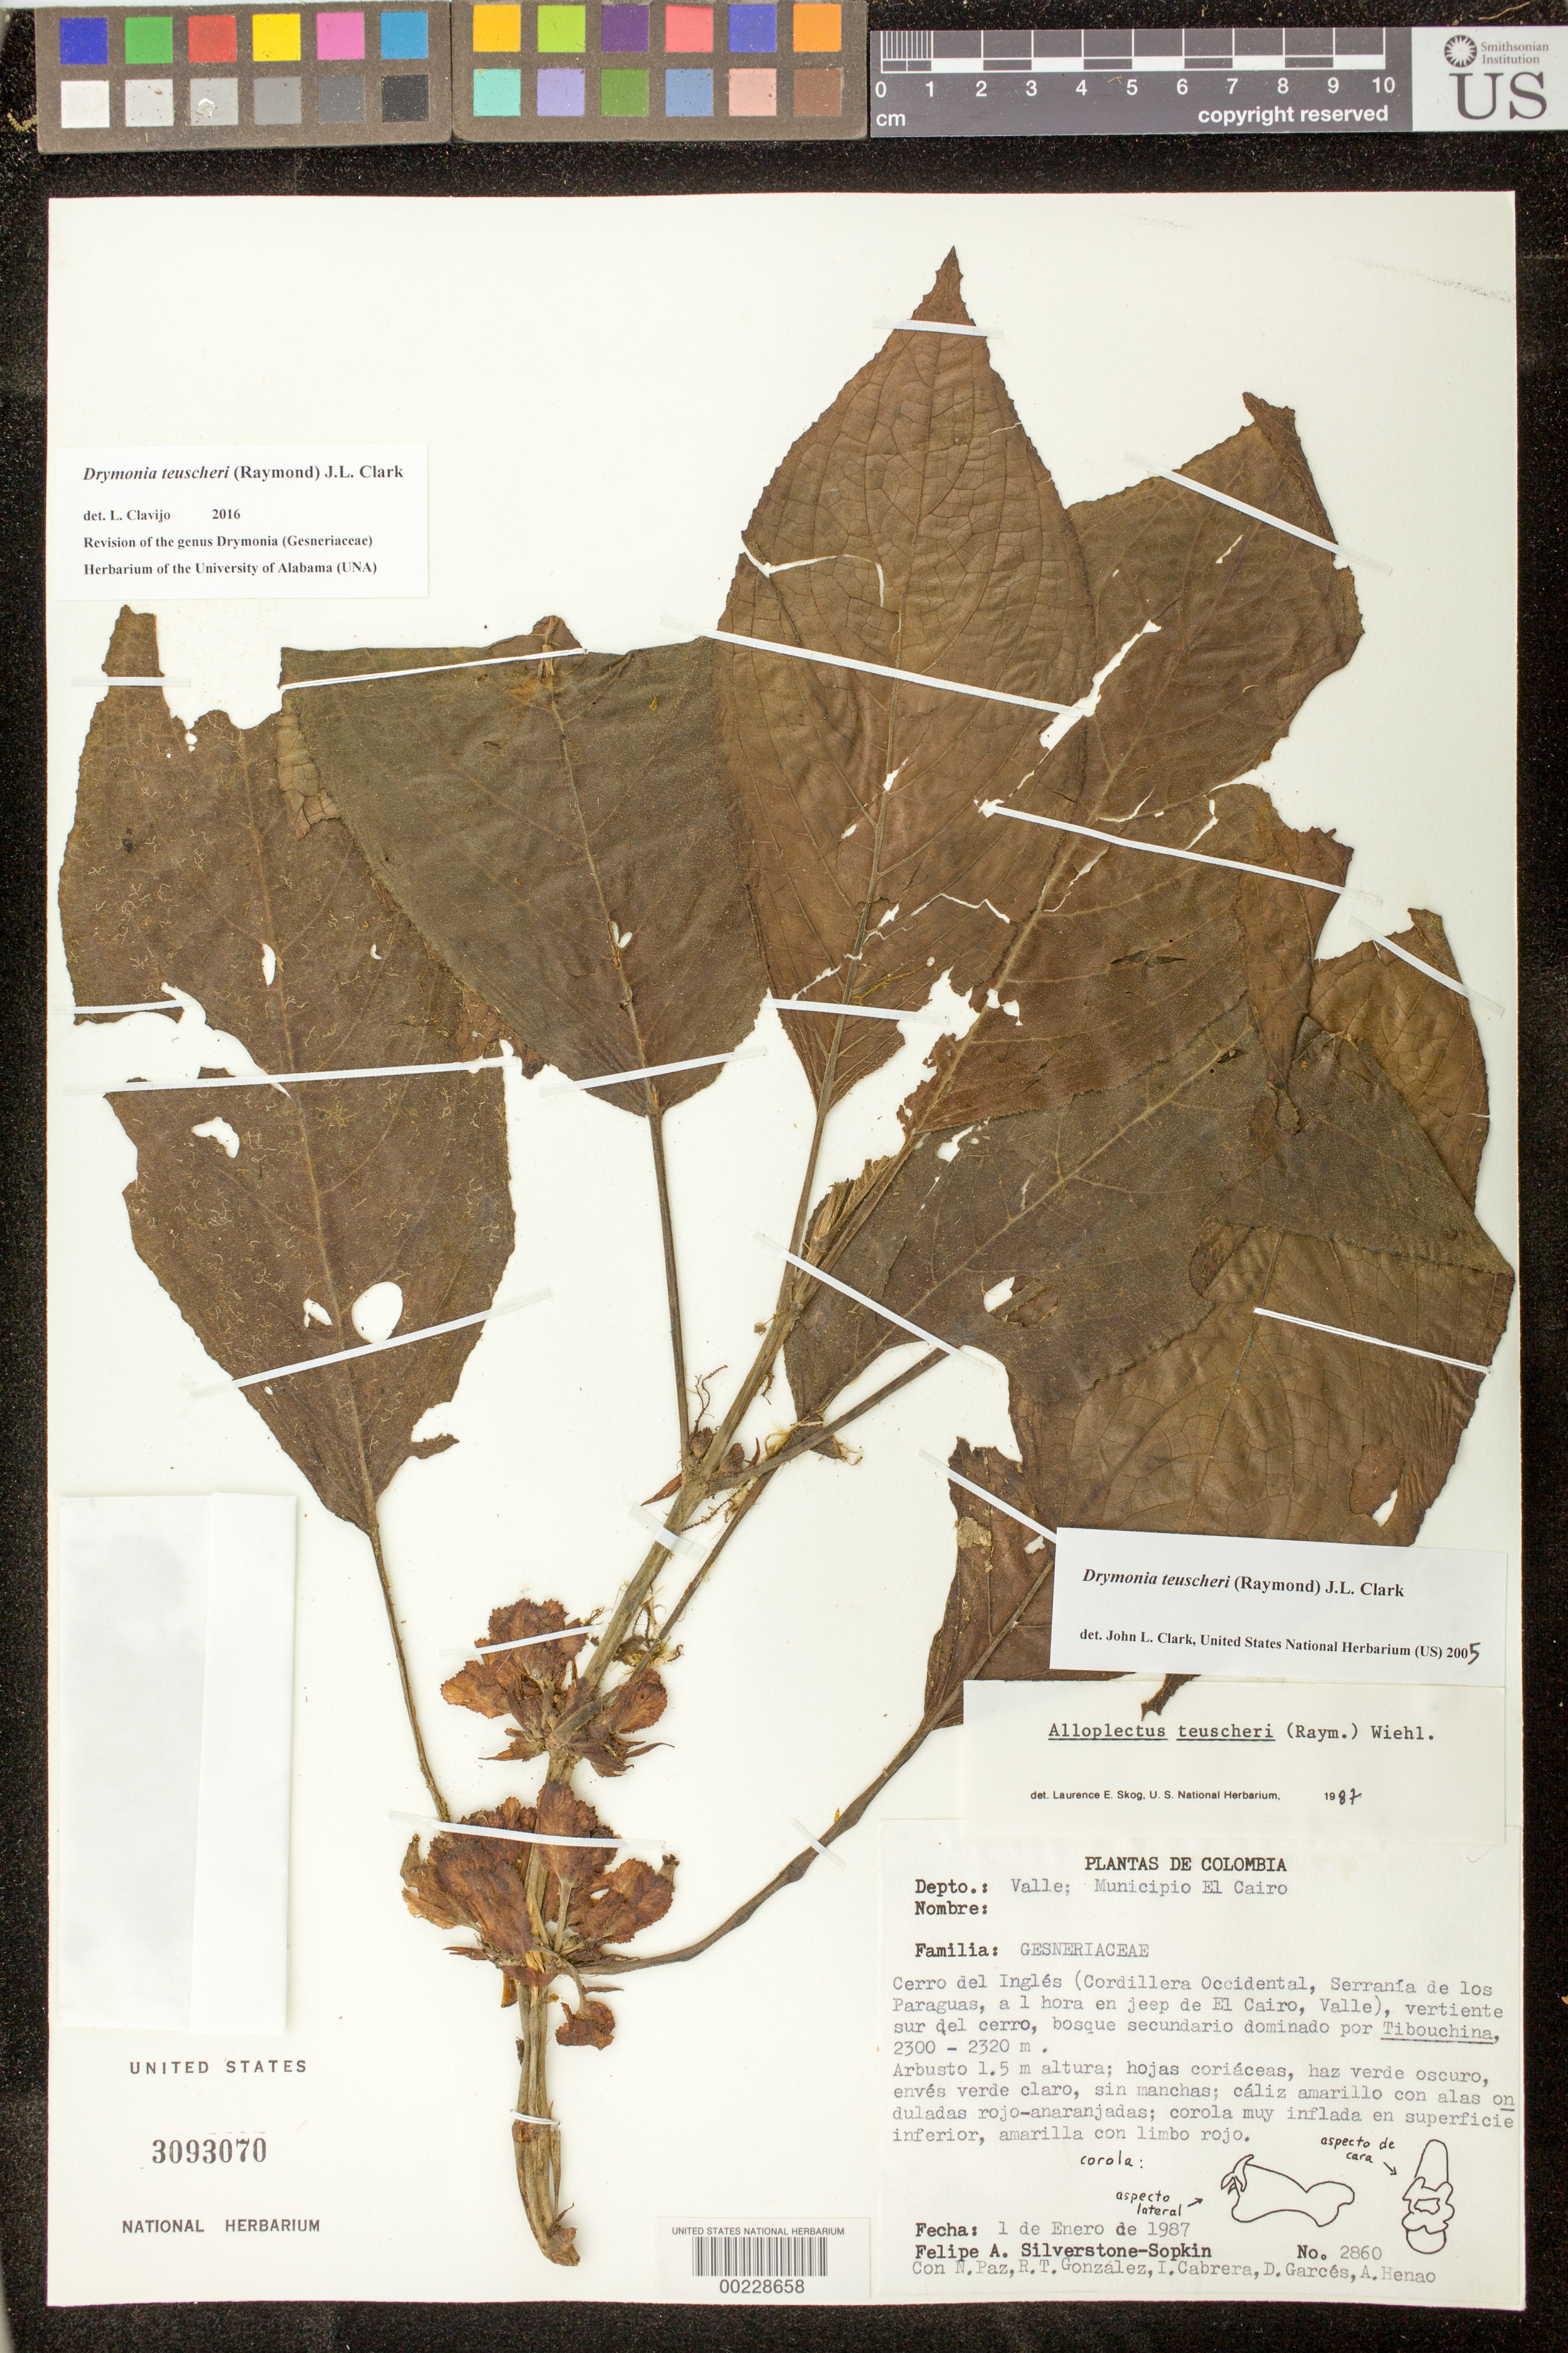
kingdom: Plantae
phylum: Tracheophyta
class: Magnoliopsida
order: Lamiales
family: Gesneriaceae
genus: Drymonia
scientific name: Drymonia teuscheri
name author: (Raymond) J.L. Clark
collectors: P. A. Silverstone-Sopkin & et al.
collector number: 2860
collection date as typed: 01 Jan 1987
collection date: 1987-01-01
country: Colombia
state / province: Valle del Cauca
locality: Cerro del Ingles (Cordillera Occidental, Serrania de los Paraguas, 1 hr by jeep from El Cairo, Valle), south slope del cerro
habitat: Secondary forest dominated by Tibouchina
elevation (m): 2300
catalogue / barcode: US 3093070